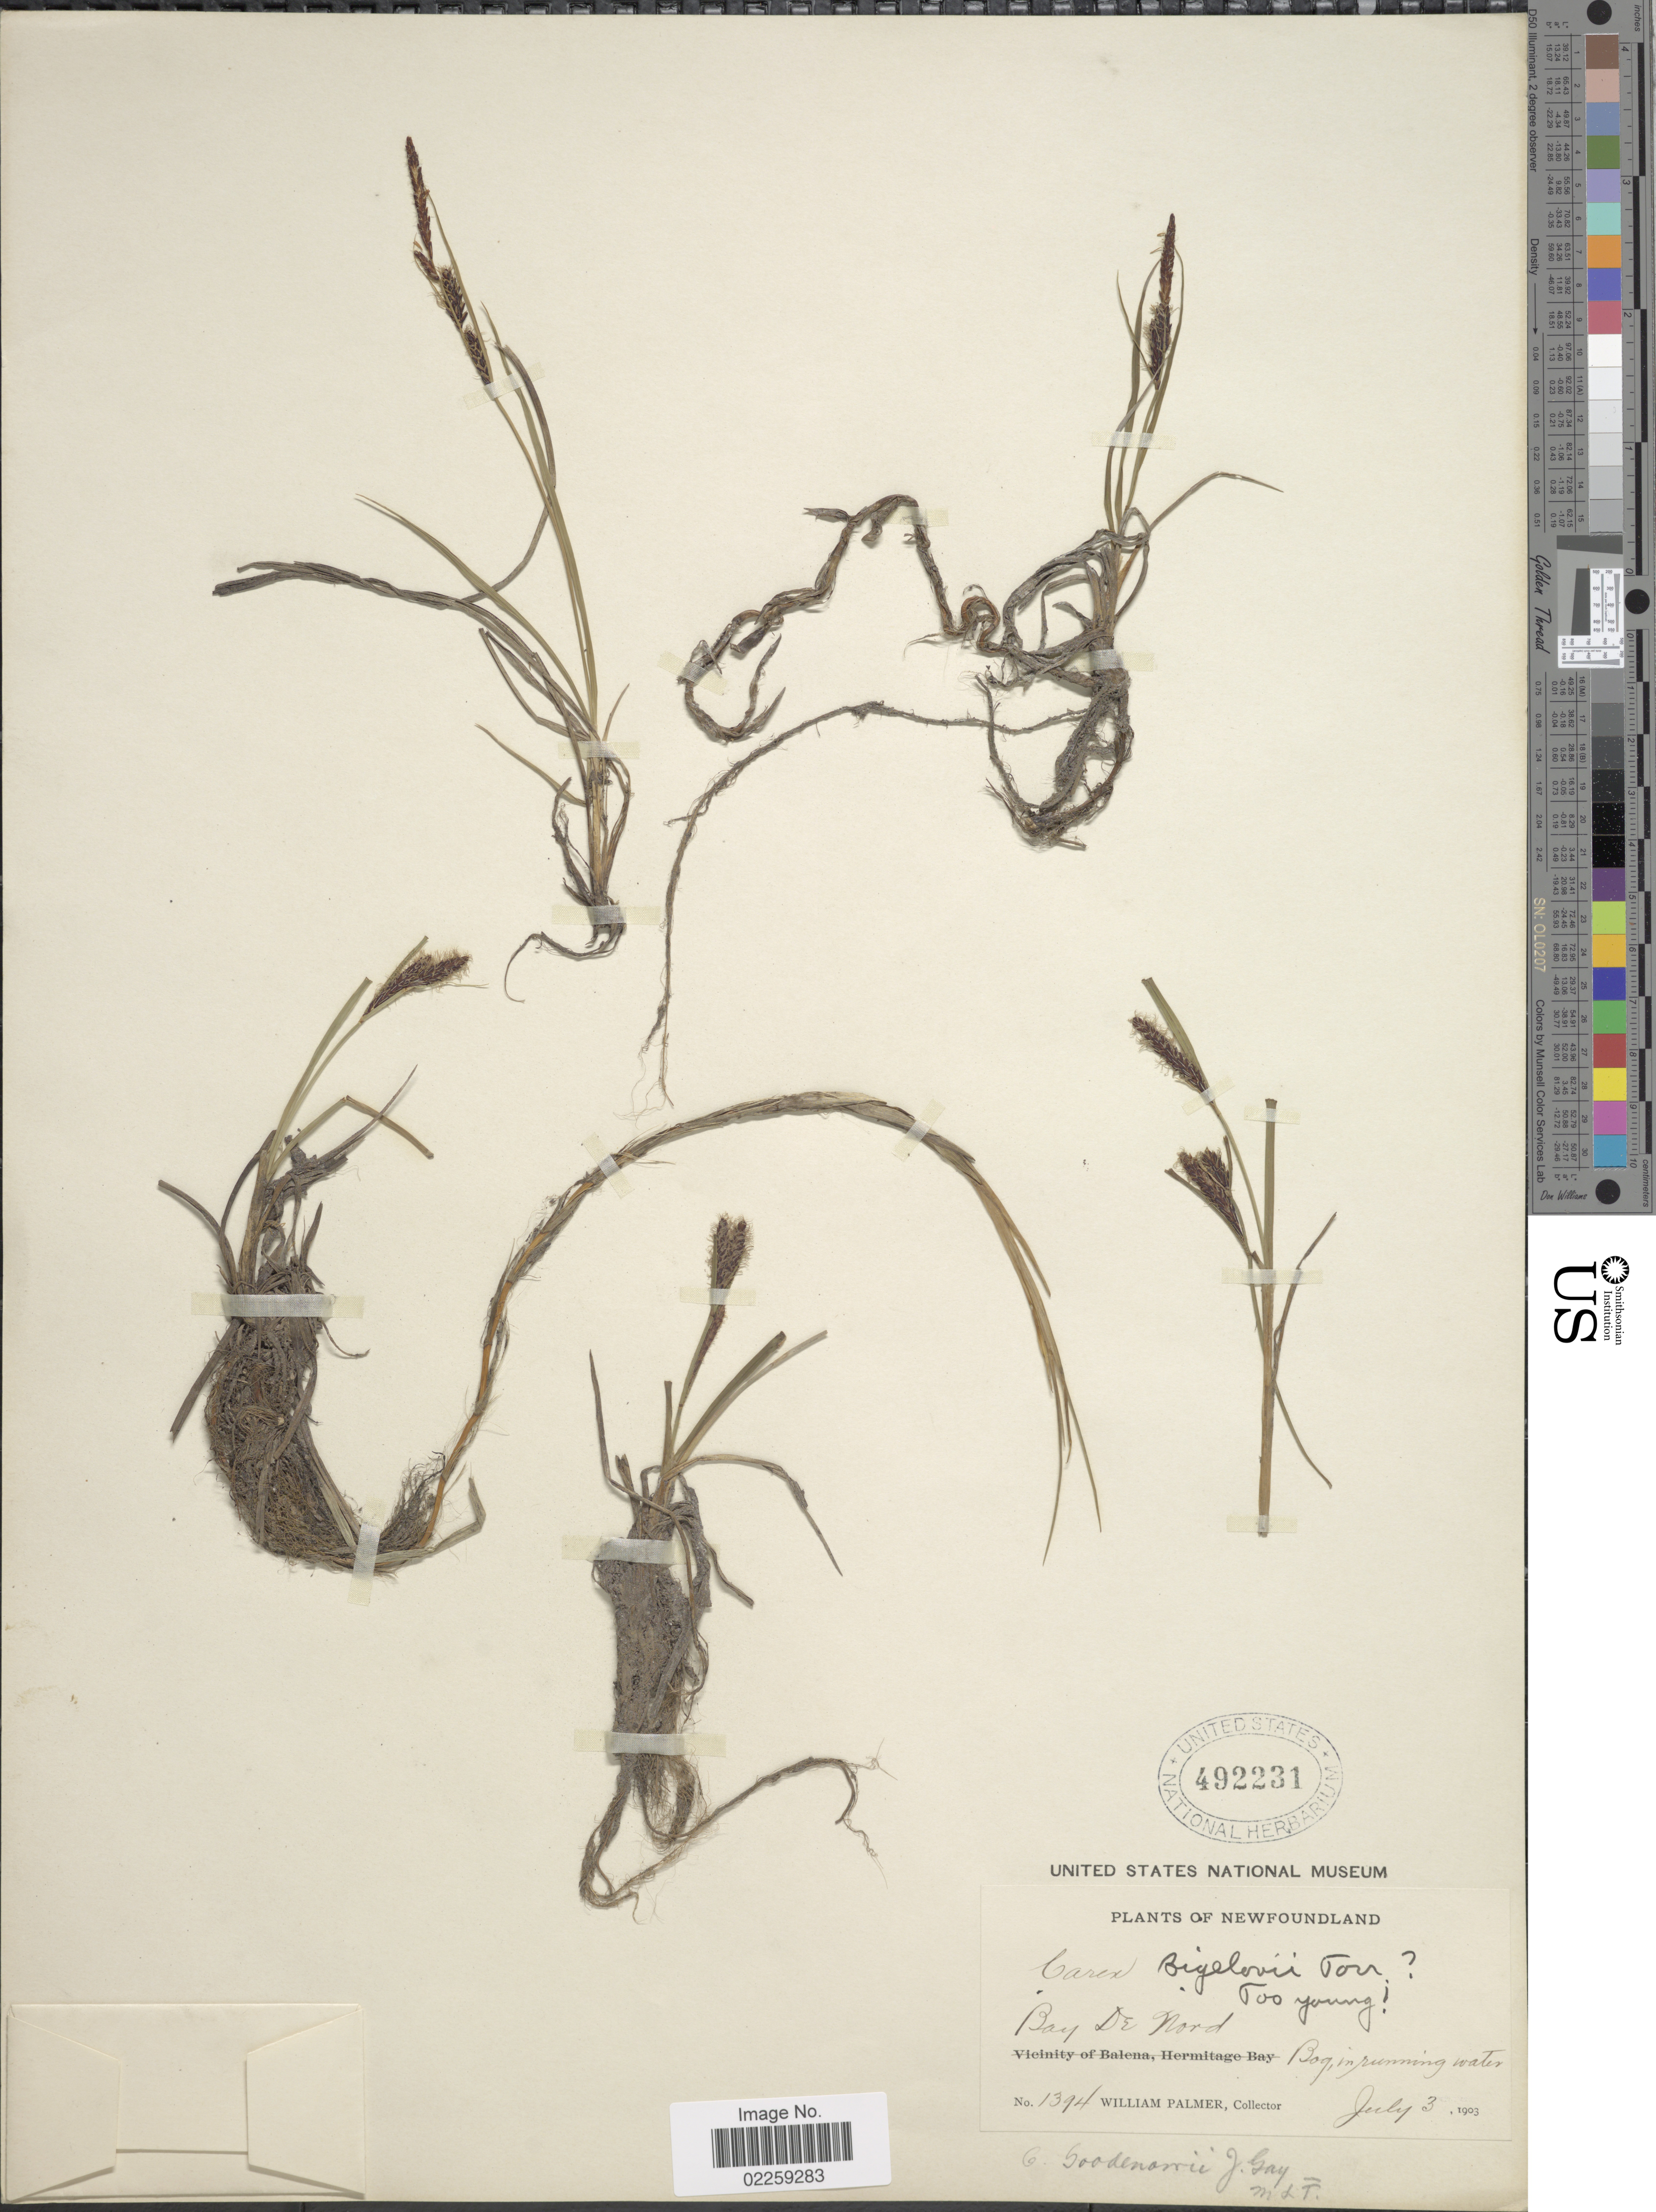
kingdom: Plantae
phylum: Tracheophyta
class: Liliopsida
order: Poales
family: Cyperaceae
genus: Carex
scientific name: Carex bigelowii subsp. bigelowii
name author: Torr. ex Schwein.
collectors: W. Palmer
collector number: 1394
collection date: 1903-07-03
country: Canada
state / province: Newfoundland and Labrador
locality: Bay De Nord, Bog.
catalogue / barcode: US 492231